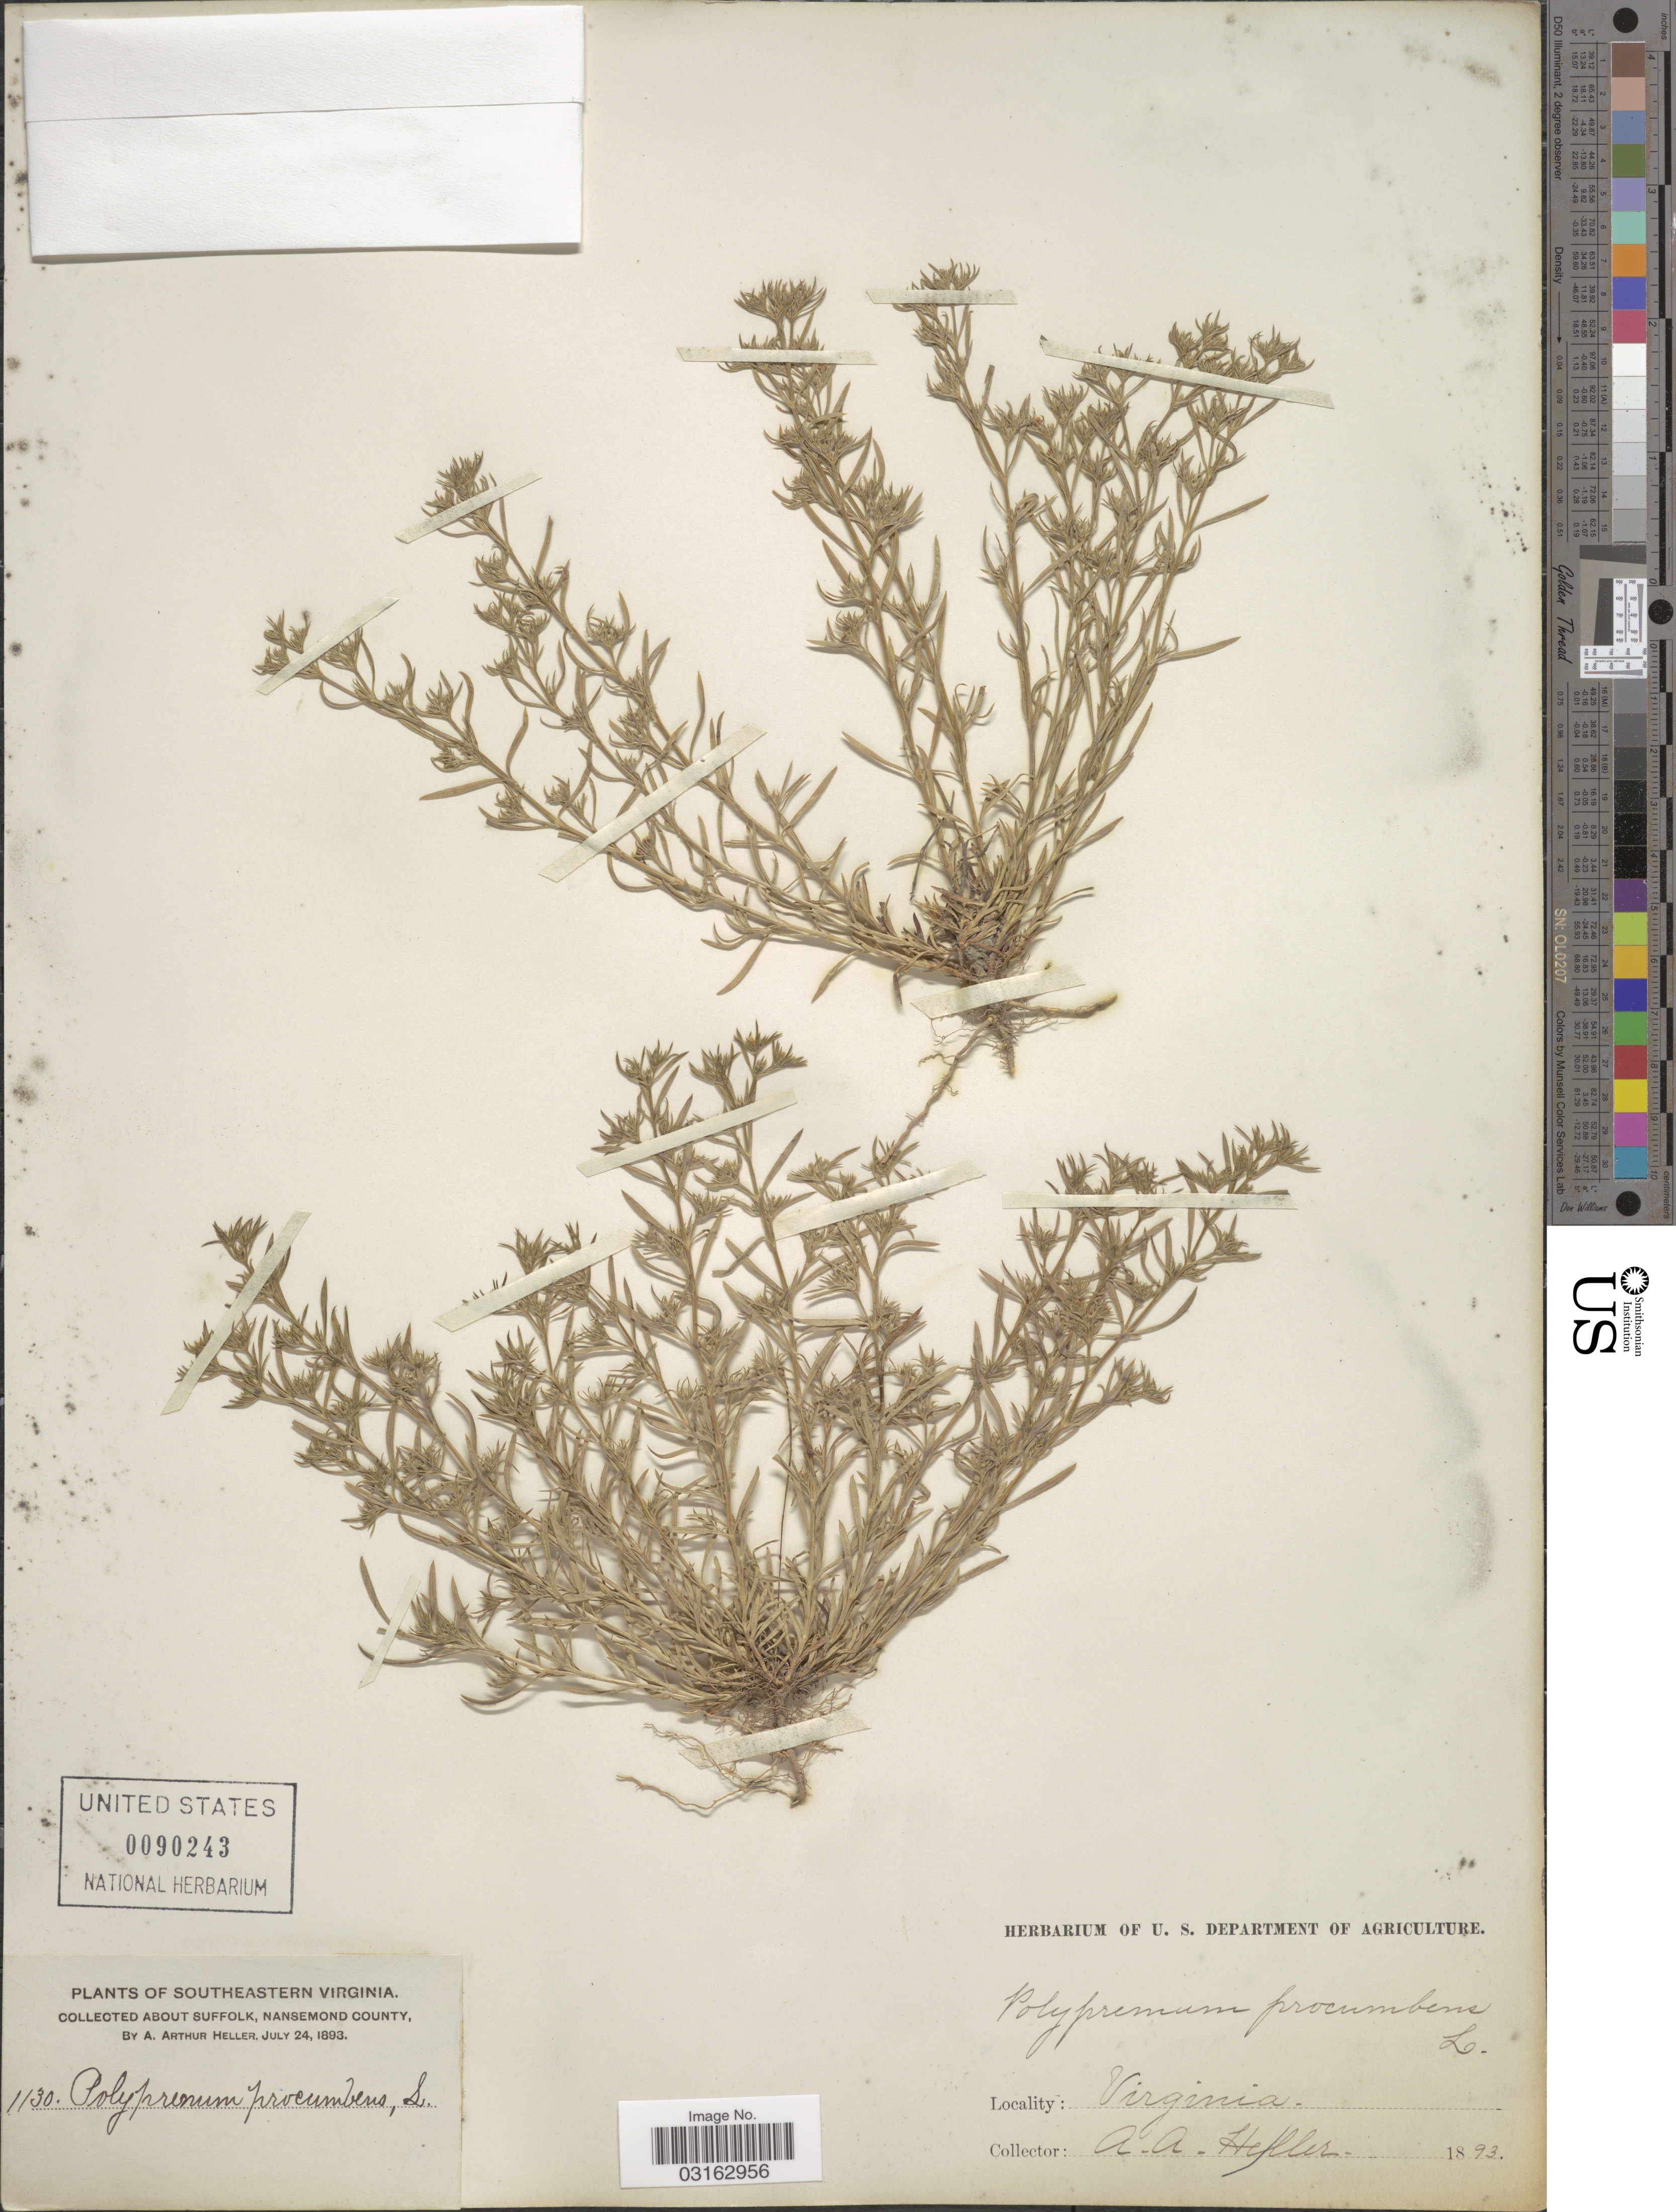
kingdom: Plantae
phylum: Tracheophyta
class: Magnoliopsida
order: Lamiales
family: Tetrachondraceae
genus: Polypremum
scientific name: Polypremum procumbens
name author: L.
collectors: A. A. Heller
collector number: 1130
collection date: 1893-07-24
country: United States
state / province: Virginia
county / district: City of Suffolk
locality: Southeastern Virginia, About Suffolk, Nansemond County.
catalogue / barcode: US 90243